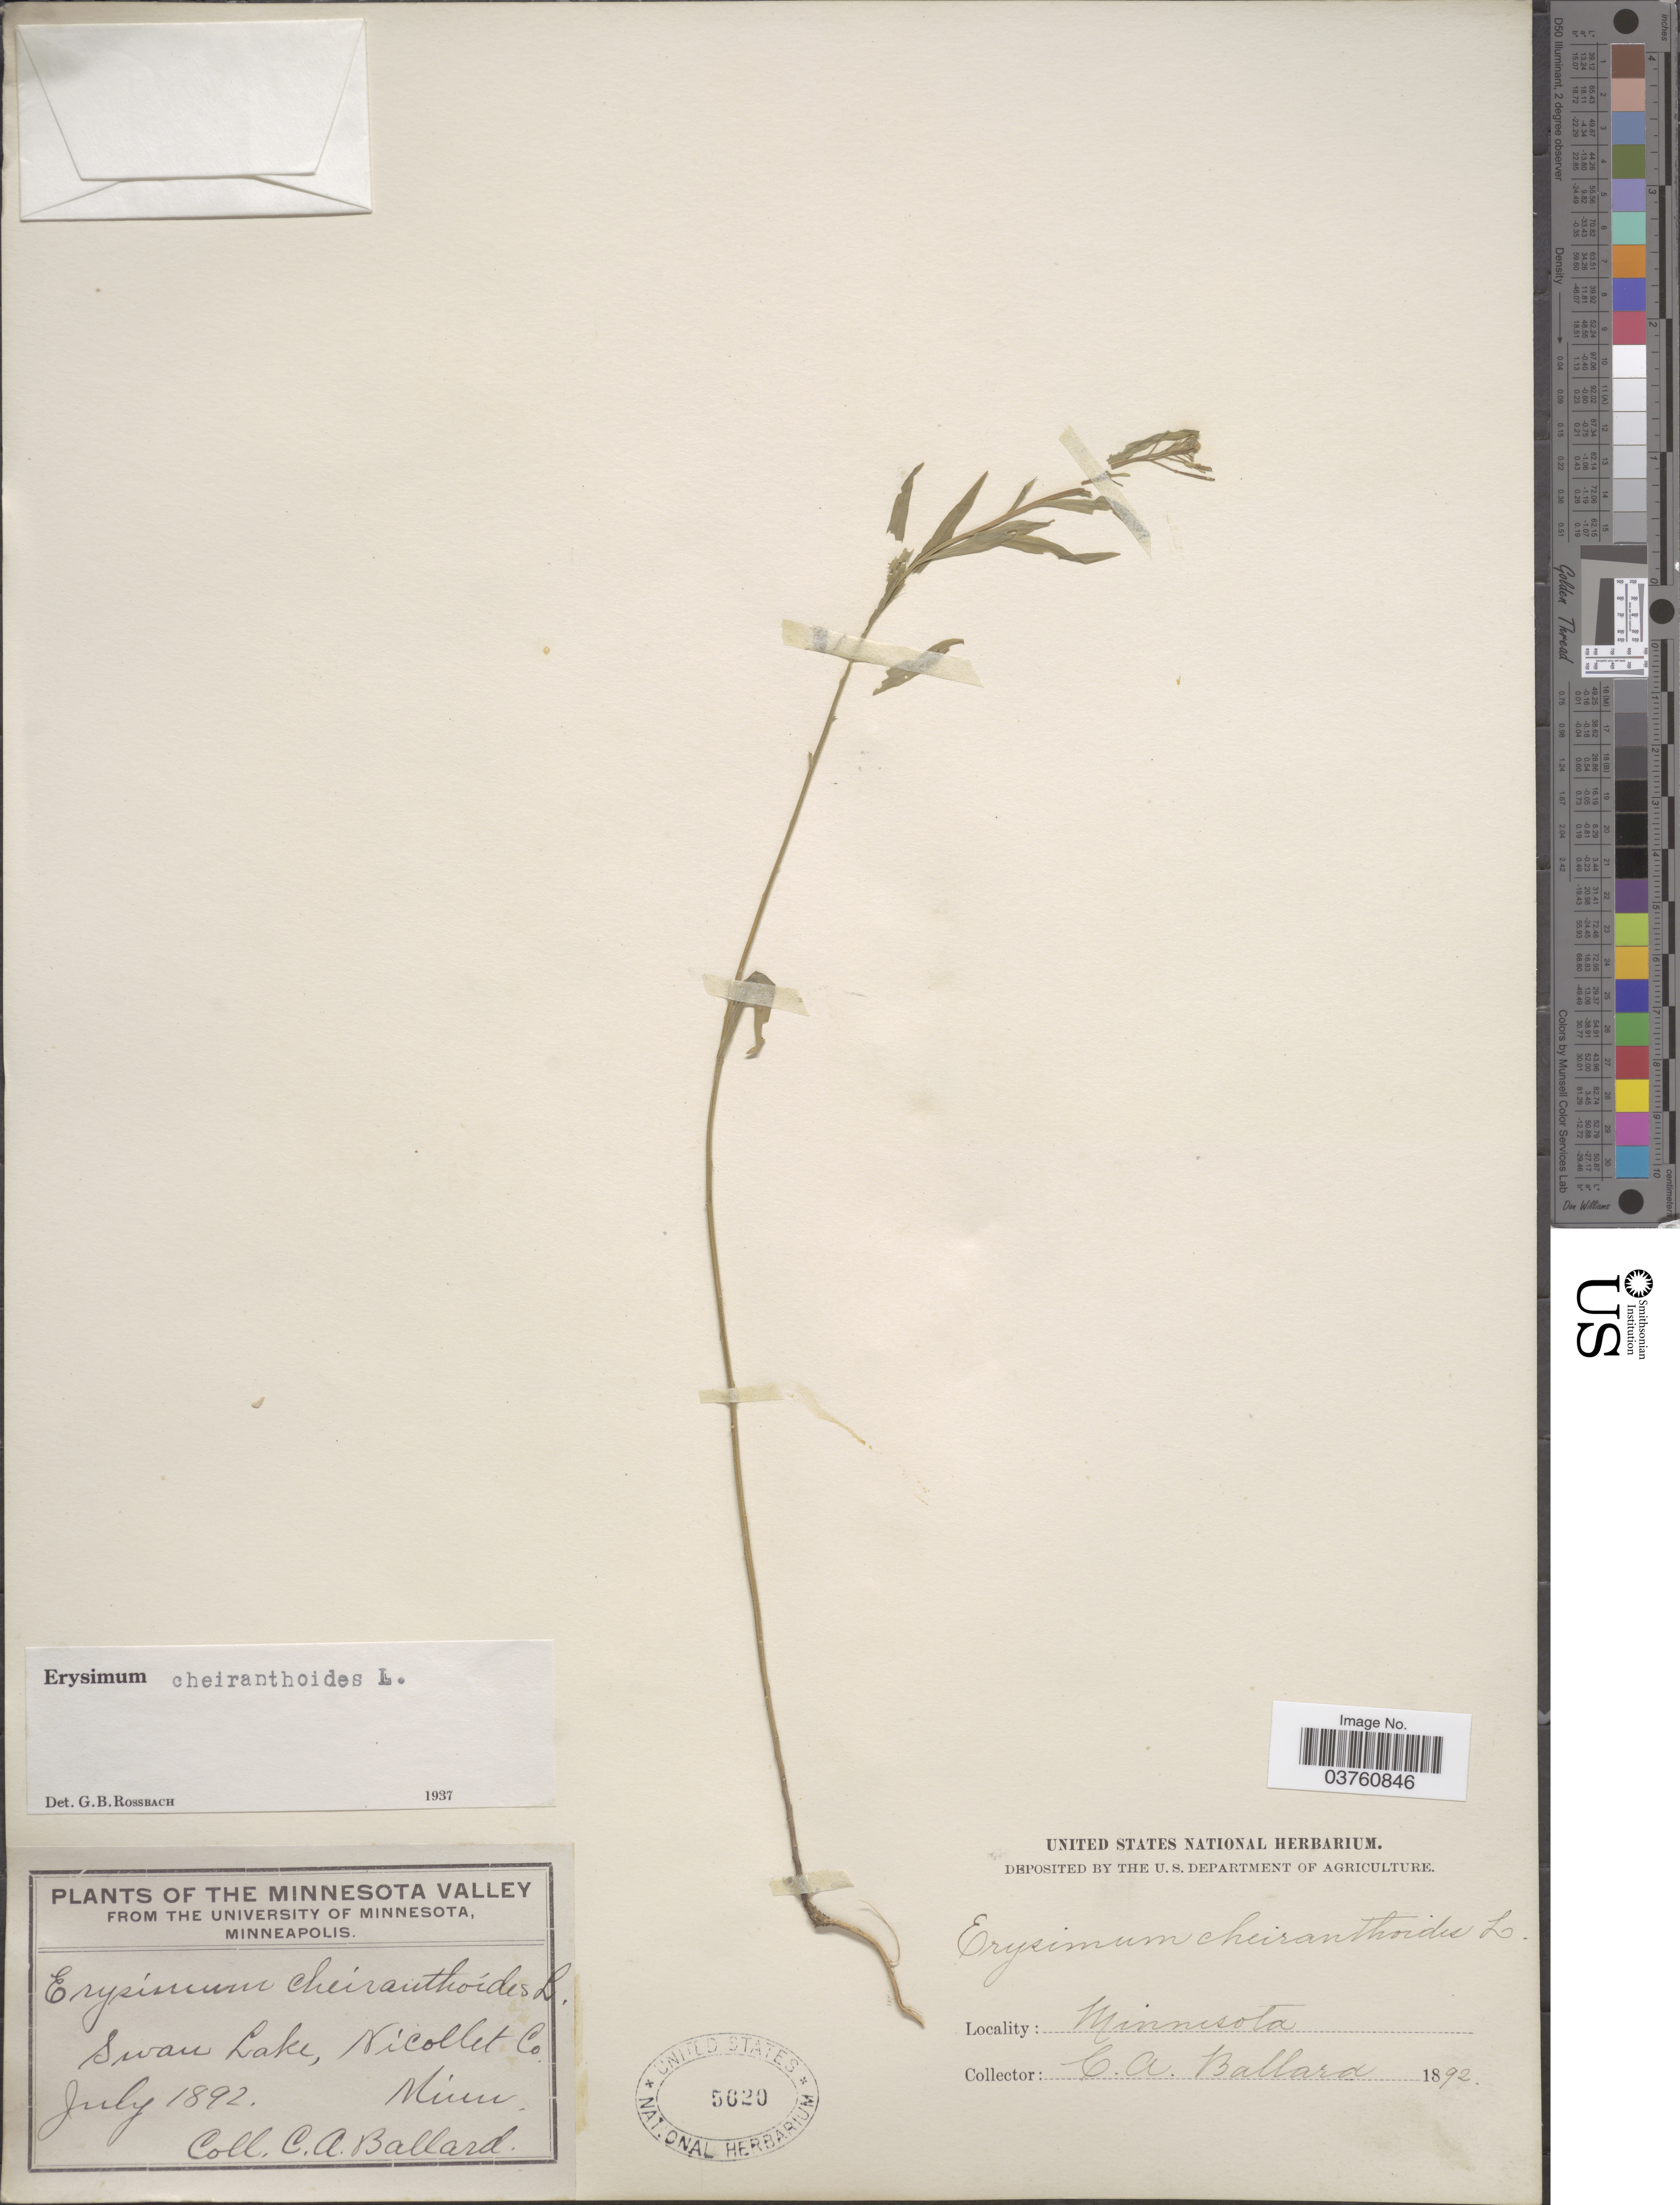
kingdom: Plantae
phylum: Tracheophyta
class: Magnoliopsida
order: Brassicales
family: Brassicaceae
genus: Erysimum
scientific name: Erysimum cheiranthoides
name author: L.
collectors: C. A. Ballard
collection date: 1892-07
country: United States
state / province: Minnesota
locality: The Minnesota Valley. Swan Lake, Nicollet Co.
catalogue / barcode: US 5620